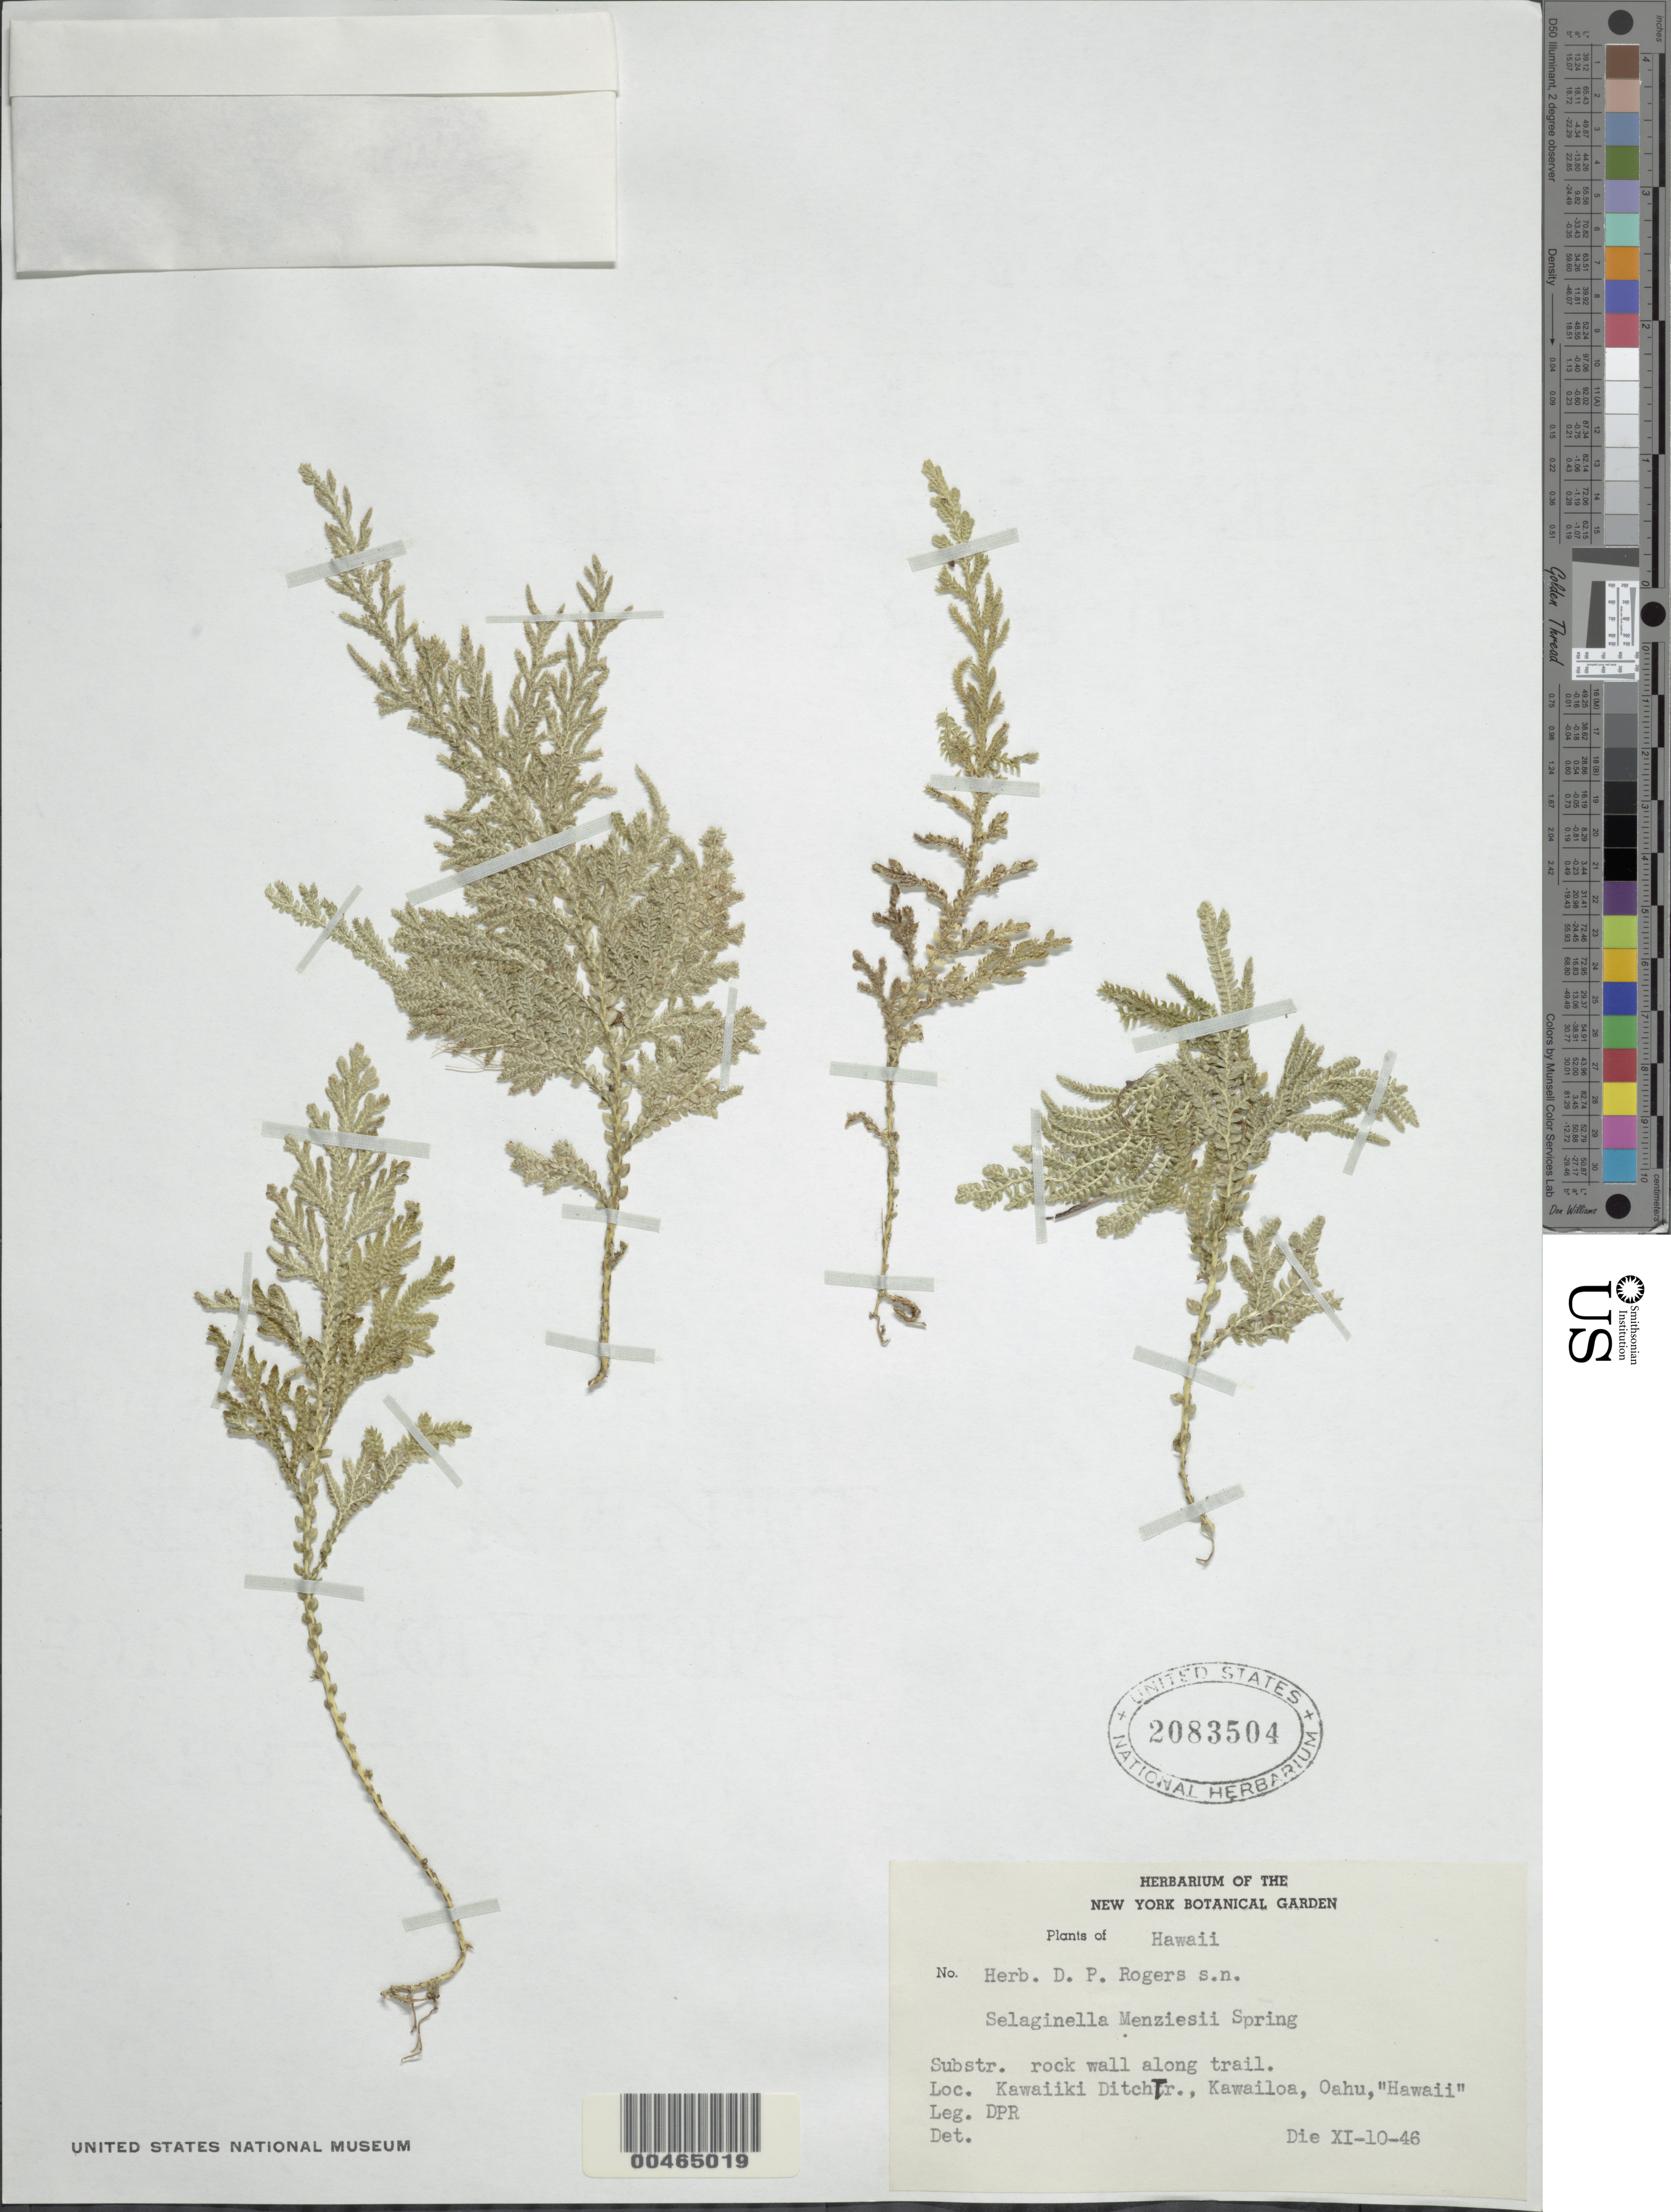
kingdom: Plantae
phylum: Tracheophyta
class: Lycopodiopsida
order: Selaginellales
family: Selaginellaceae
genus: Selaginella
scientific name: Selaginella arbuscula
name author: (Kualf.) Spring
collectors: D. Rogers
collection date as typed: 10 Nov 1946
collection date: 1946-11-10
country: United States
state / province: Hawaii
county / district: Honolulu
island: Oahu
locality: Kawaiiki Ditch Trail, Kawailoa, Oahu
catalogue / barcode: US 2083504